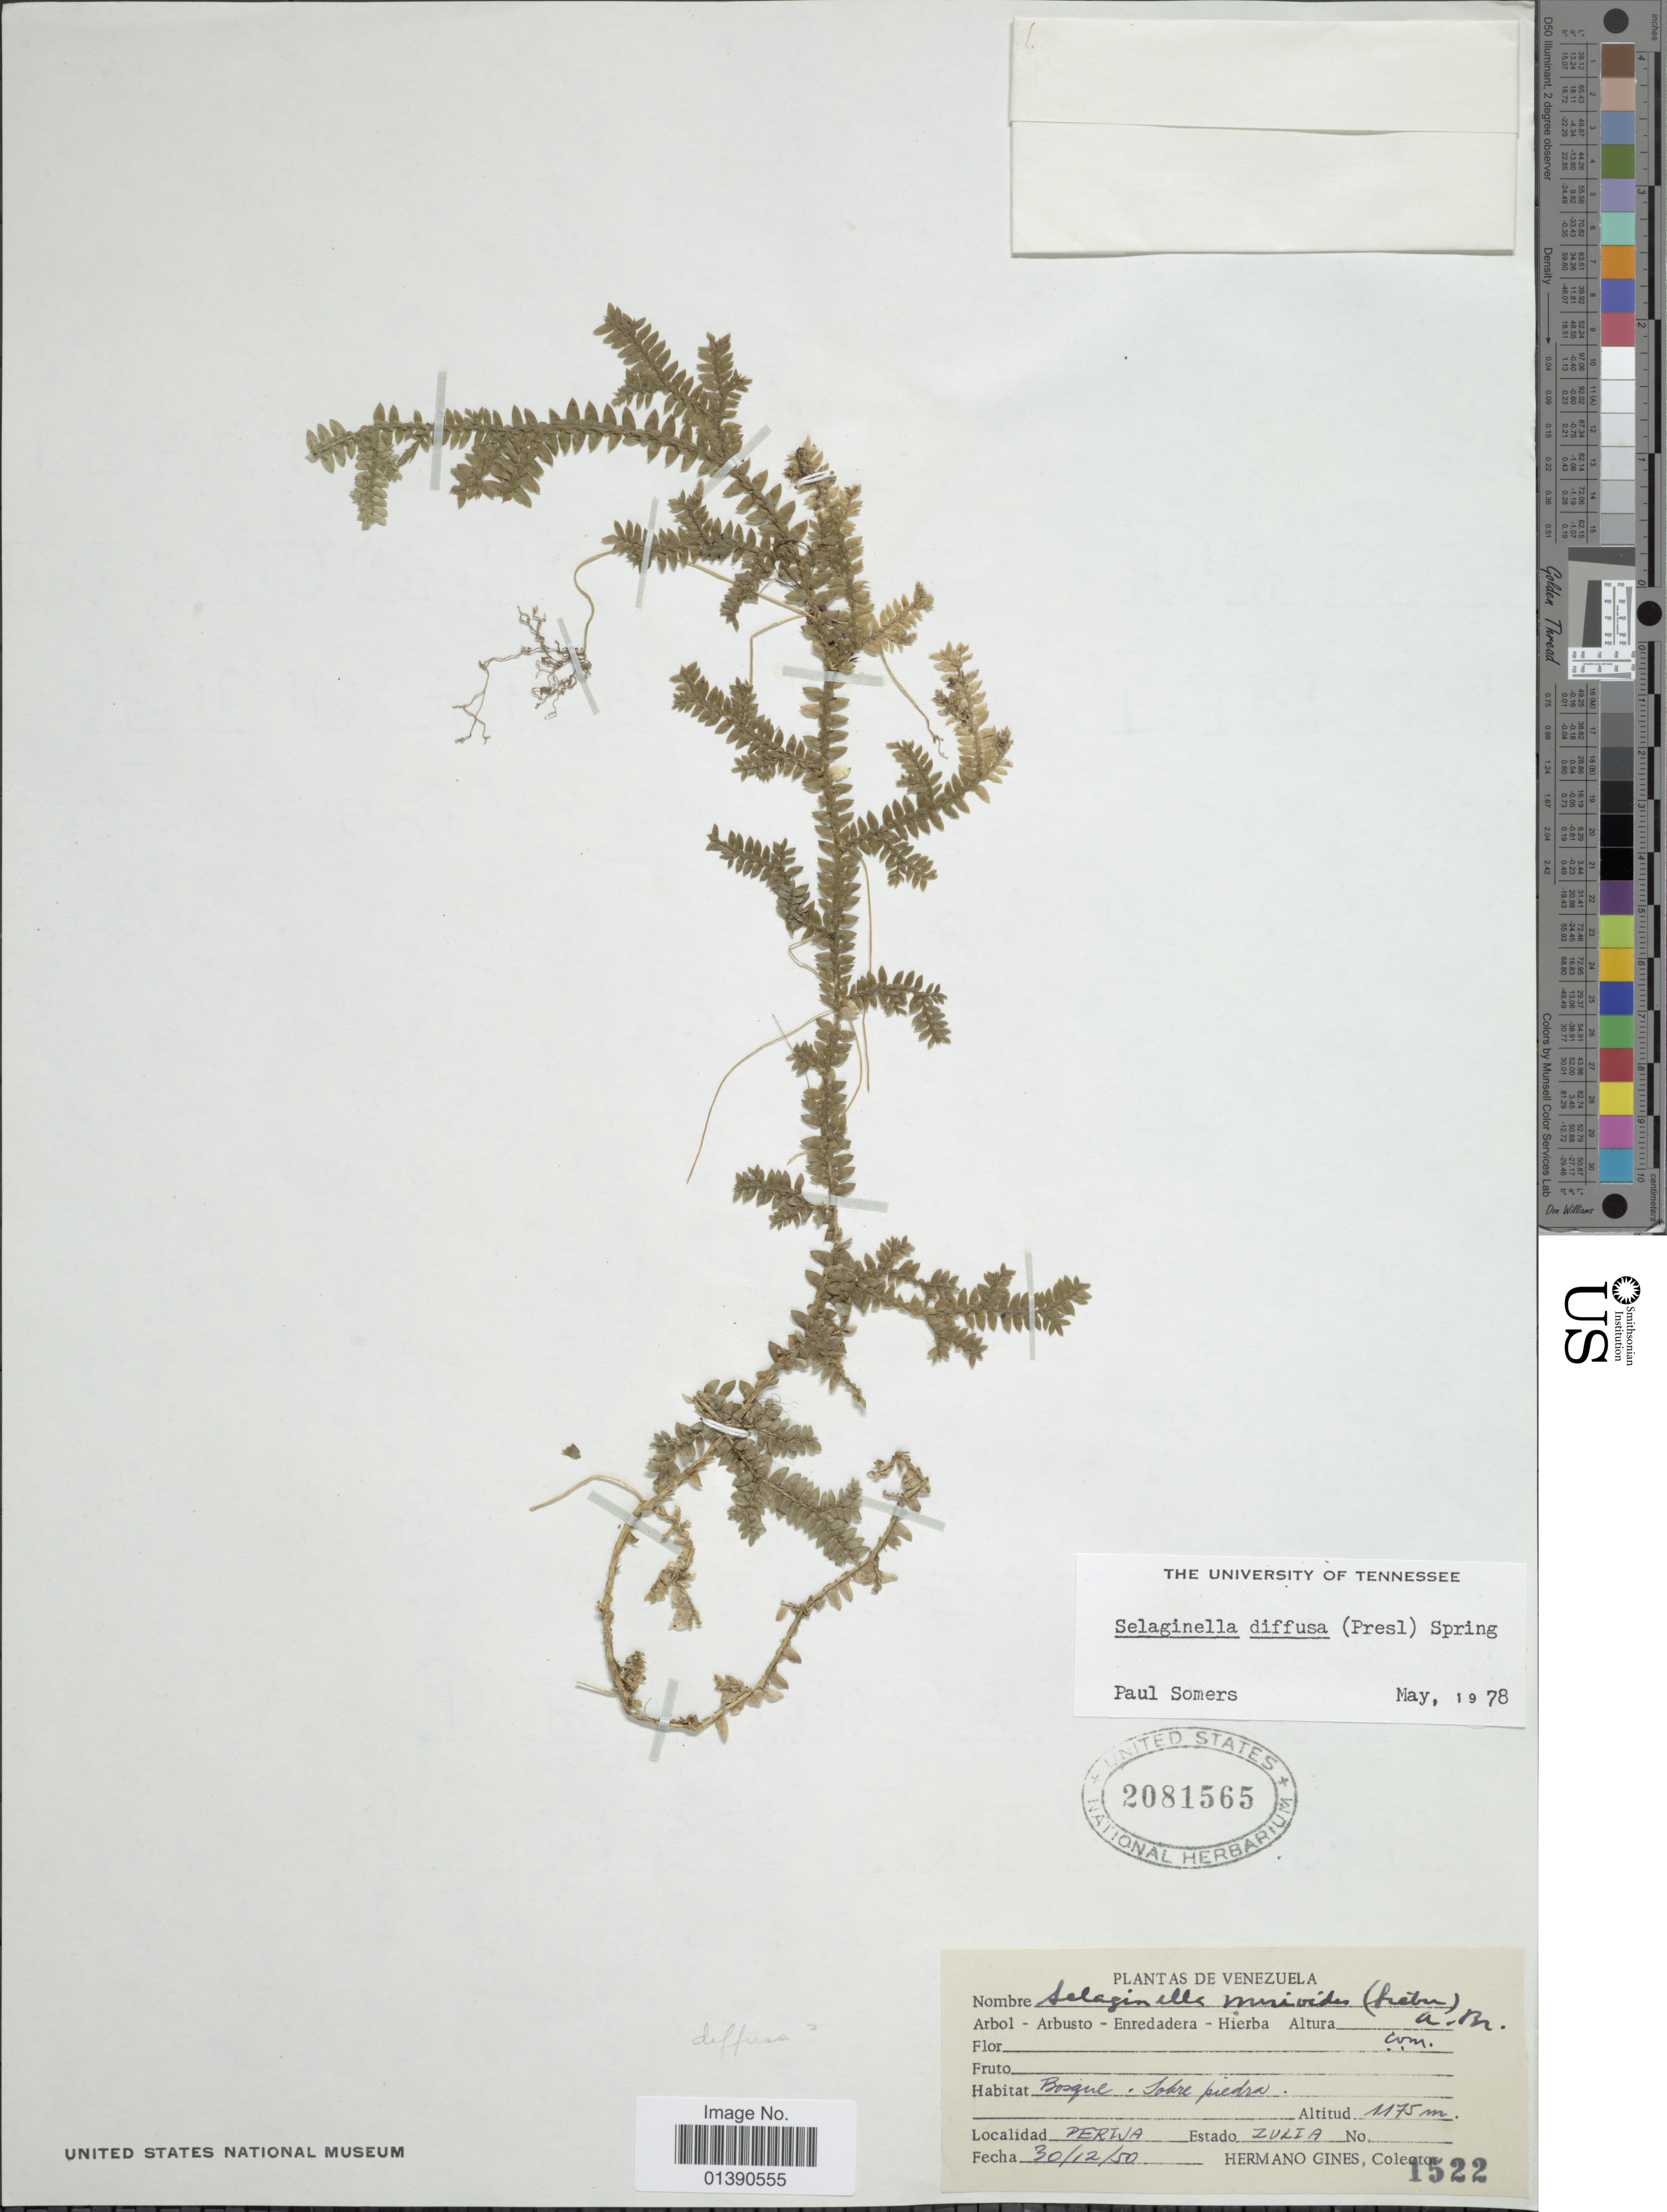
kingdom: Plantae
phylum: Tracheophyta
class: Lycopodiopsida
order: Selaginellales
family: Selaginellaceae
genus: Selaginella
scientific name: Selaginella diffusa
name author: (C. Presl) Spring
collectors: Bro. Gines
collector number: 1522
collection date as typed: Transcribed d/m/y: 30/12/50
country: Venezuela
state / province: Zulia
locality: Perija, bosque - sobre piedra [forest- on stone]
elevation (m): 1175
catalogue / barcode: US 2081565